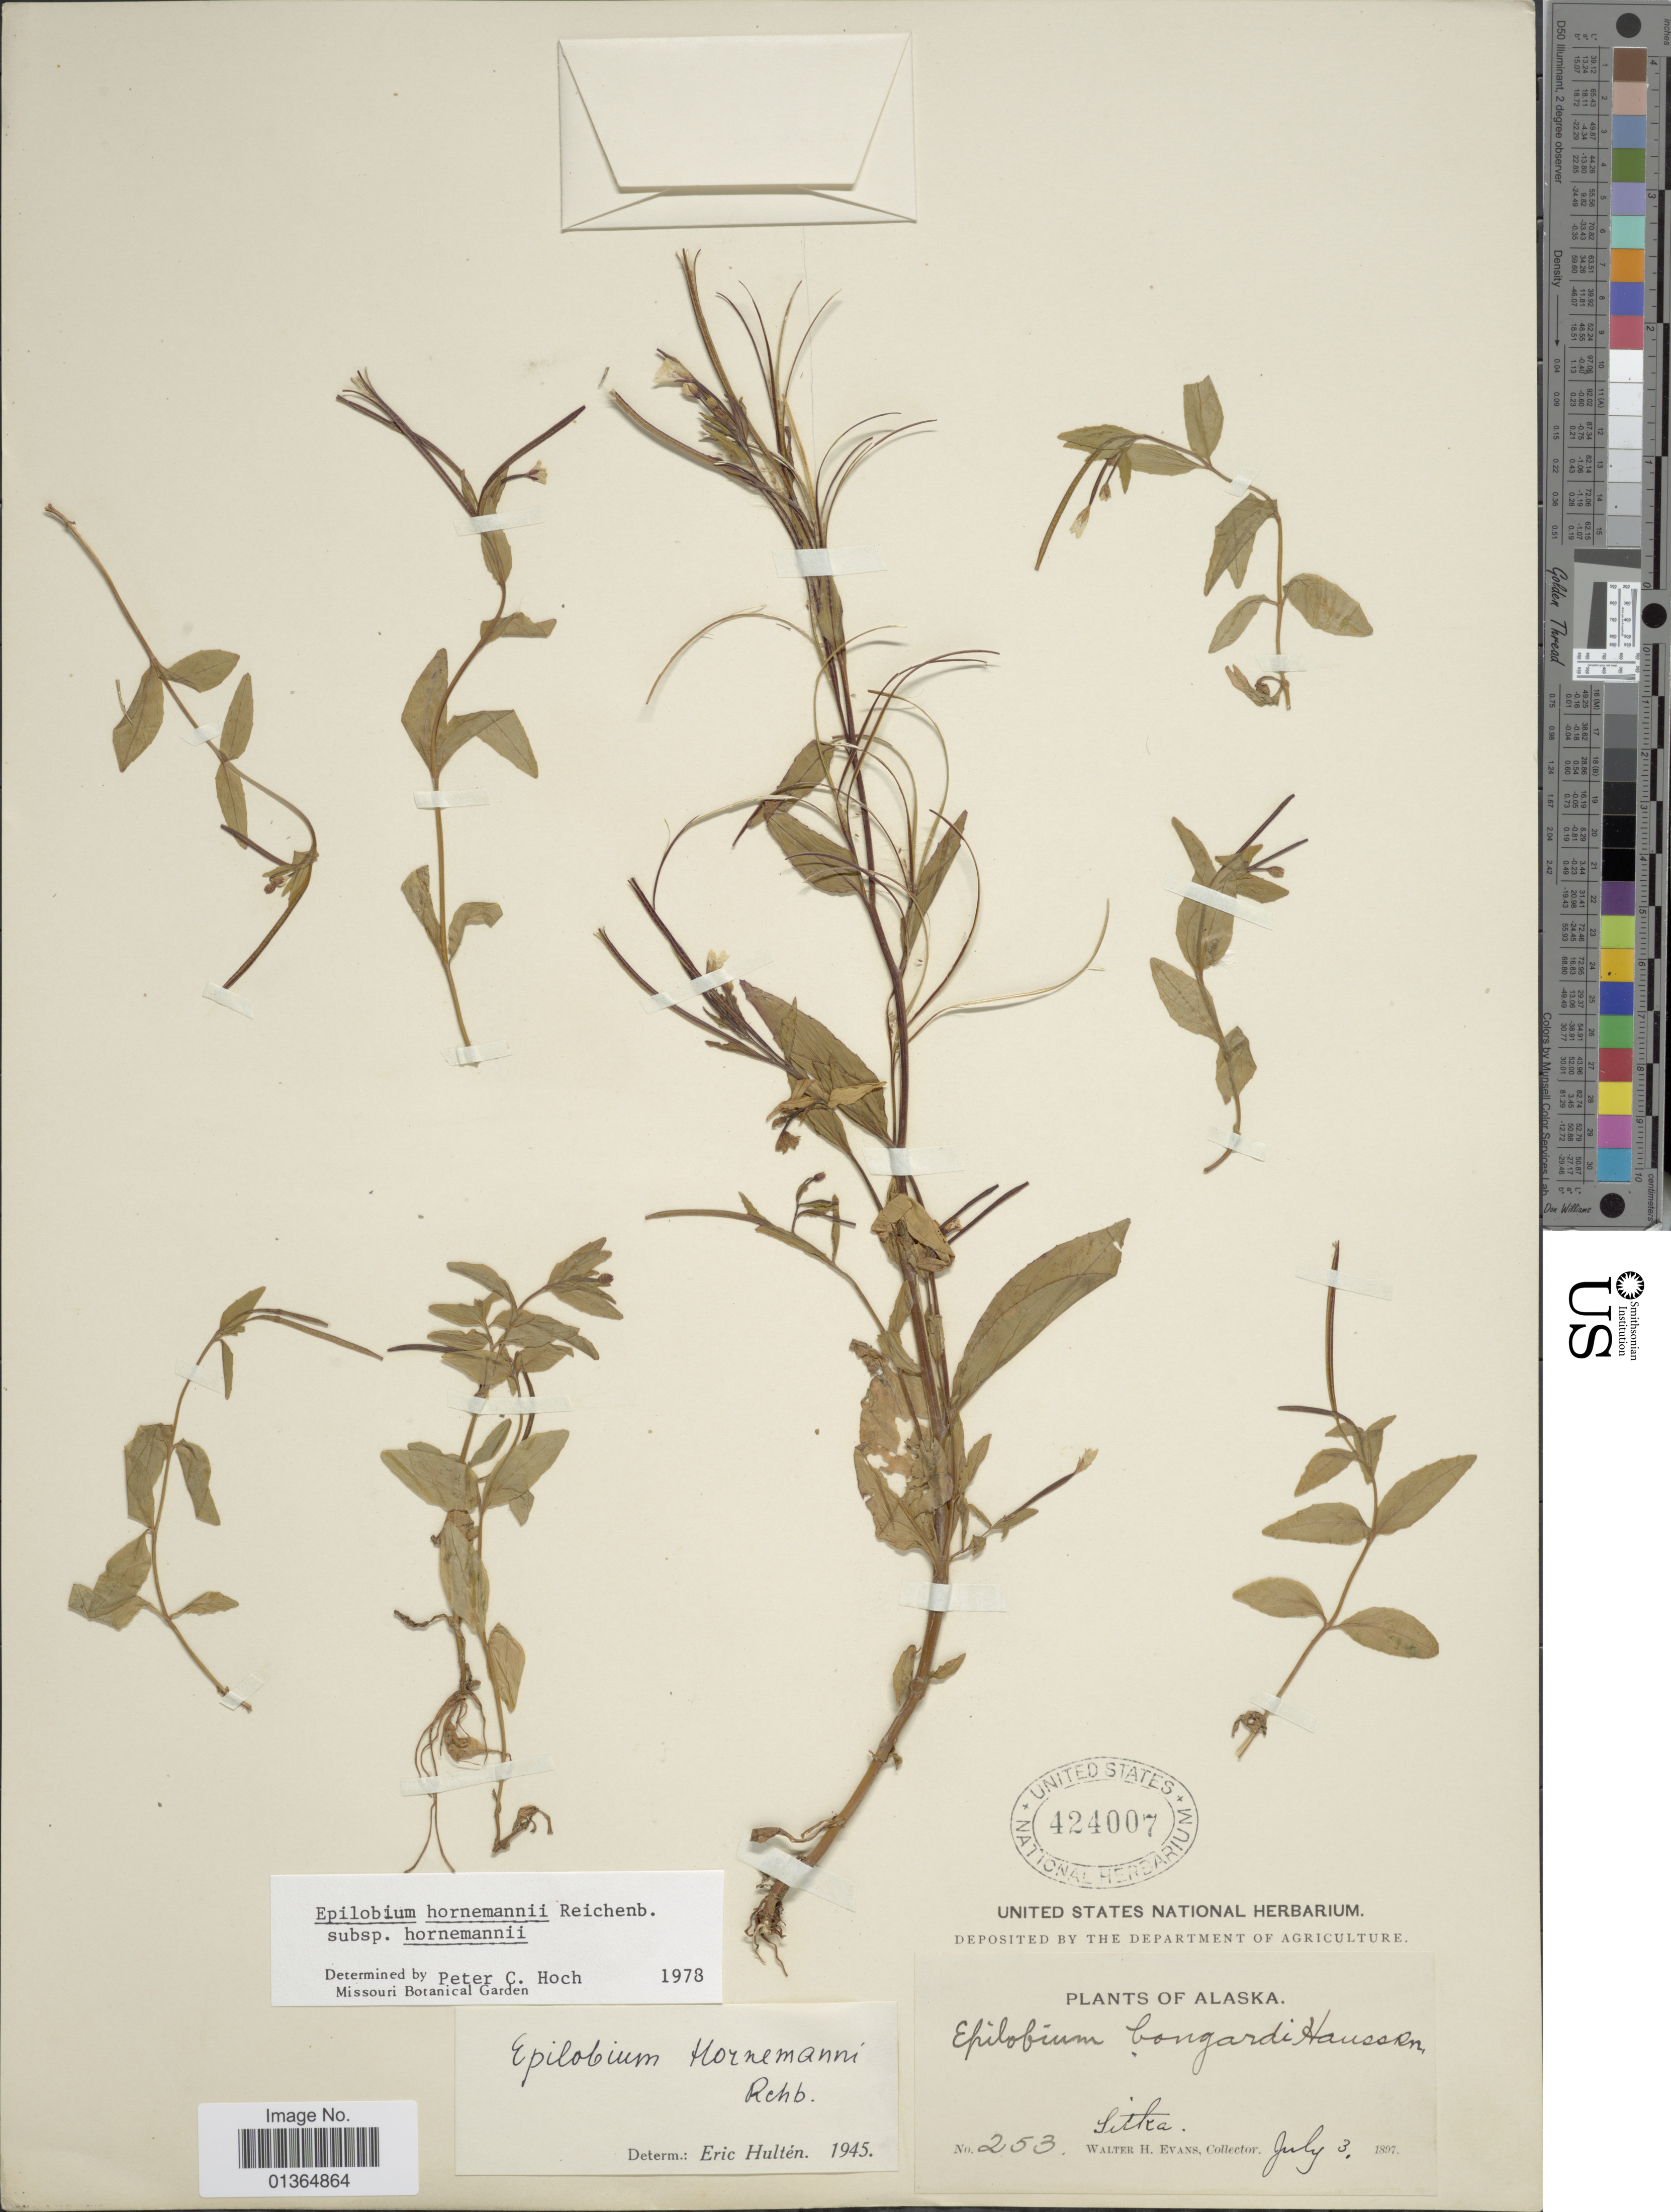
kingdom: Plantae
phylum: Tracheophyta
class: Magnoliopsida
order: Myrtales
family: Onagraceae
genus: Epilobium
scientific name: Epilobium hornemannii subsp. hornemannii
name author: Rchb.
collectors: W. H. Evans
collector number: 253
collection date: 1897-07-03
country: United States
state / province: Alaska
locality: Sitka.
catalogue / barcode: US 424007